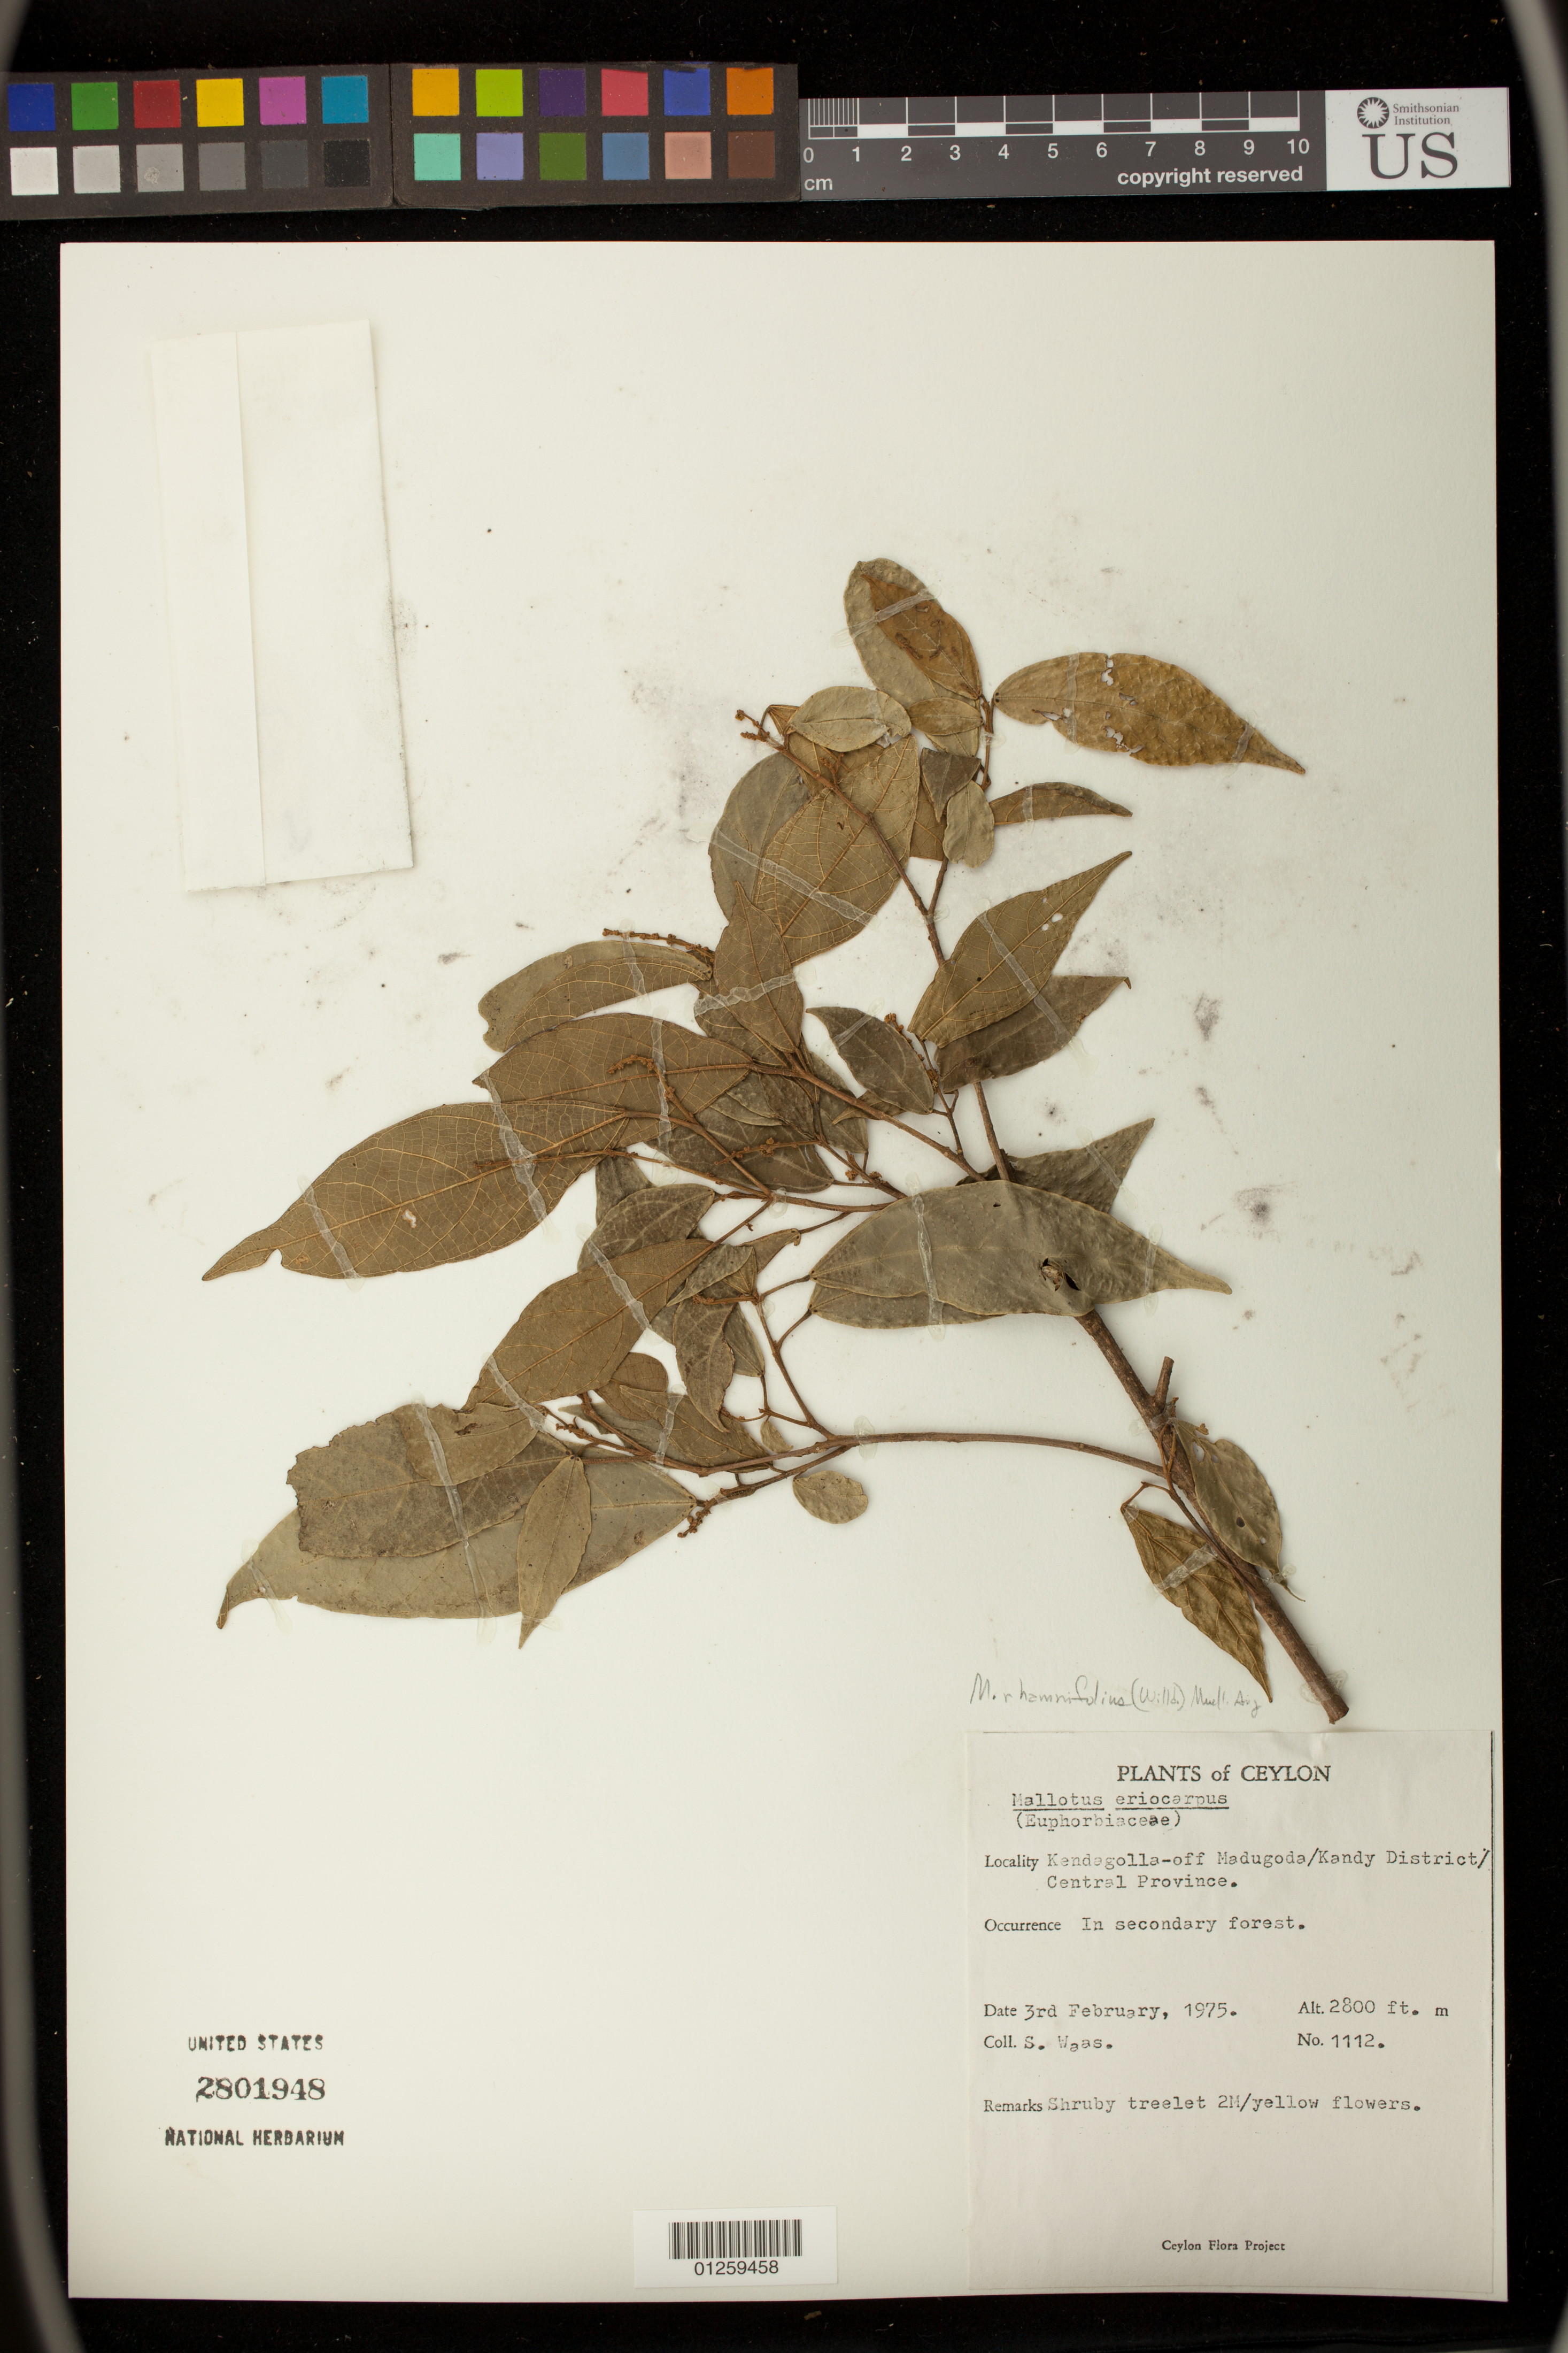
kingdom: Plantae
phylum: Tracheophyta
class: Magnoliopsida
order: Malpighiales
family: Euphorbiaceae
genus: Mallotus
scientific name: Mallotus rhamnifolius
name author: (Willd.) Müll. Arg.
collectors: S. Waas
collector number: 1112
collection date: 1975-03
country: Sri Lanka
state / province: Central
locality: Kendagolla-off Madugoda/Kandy District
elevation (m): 853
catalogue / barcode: US 2801948